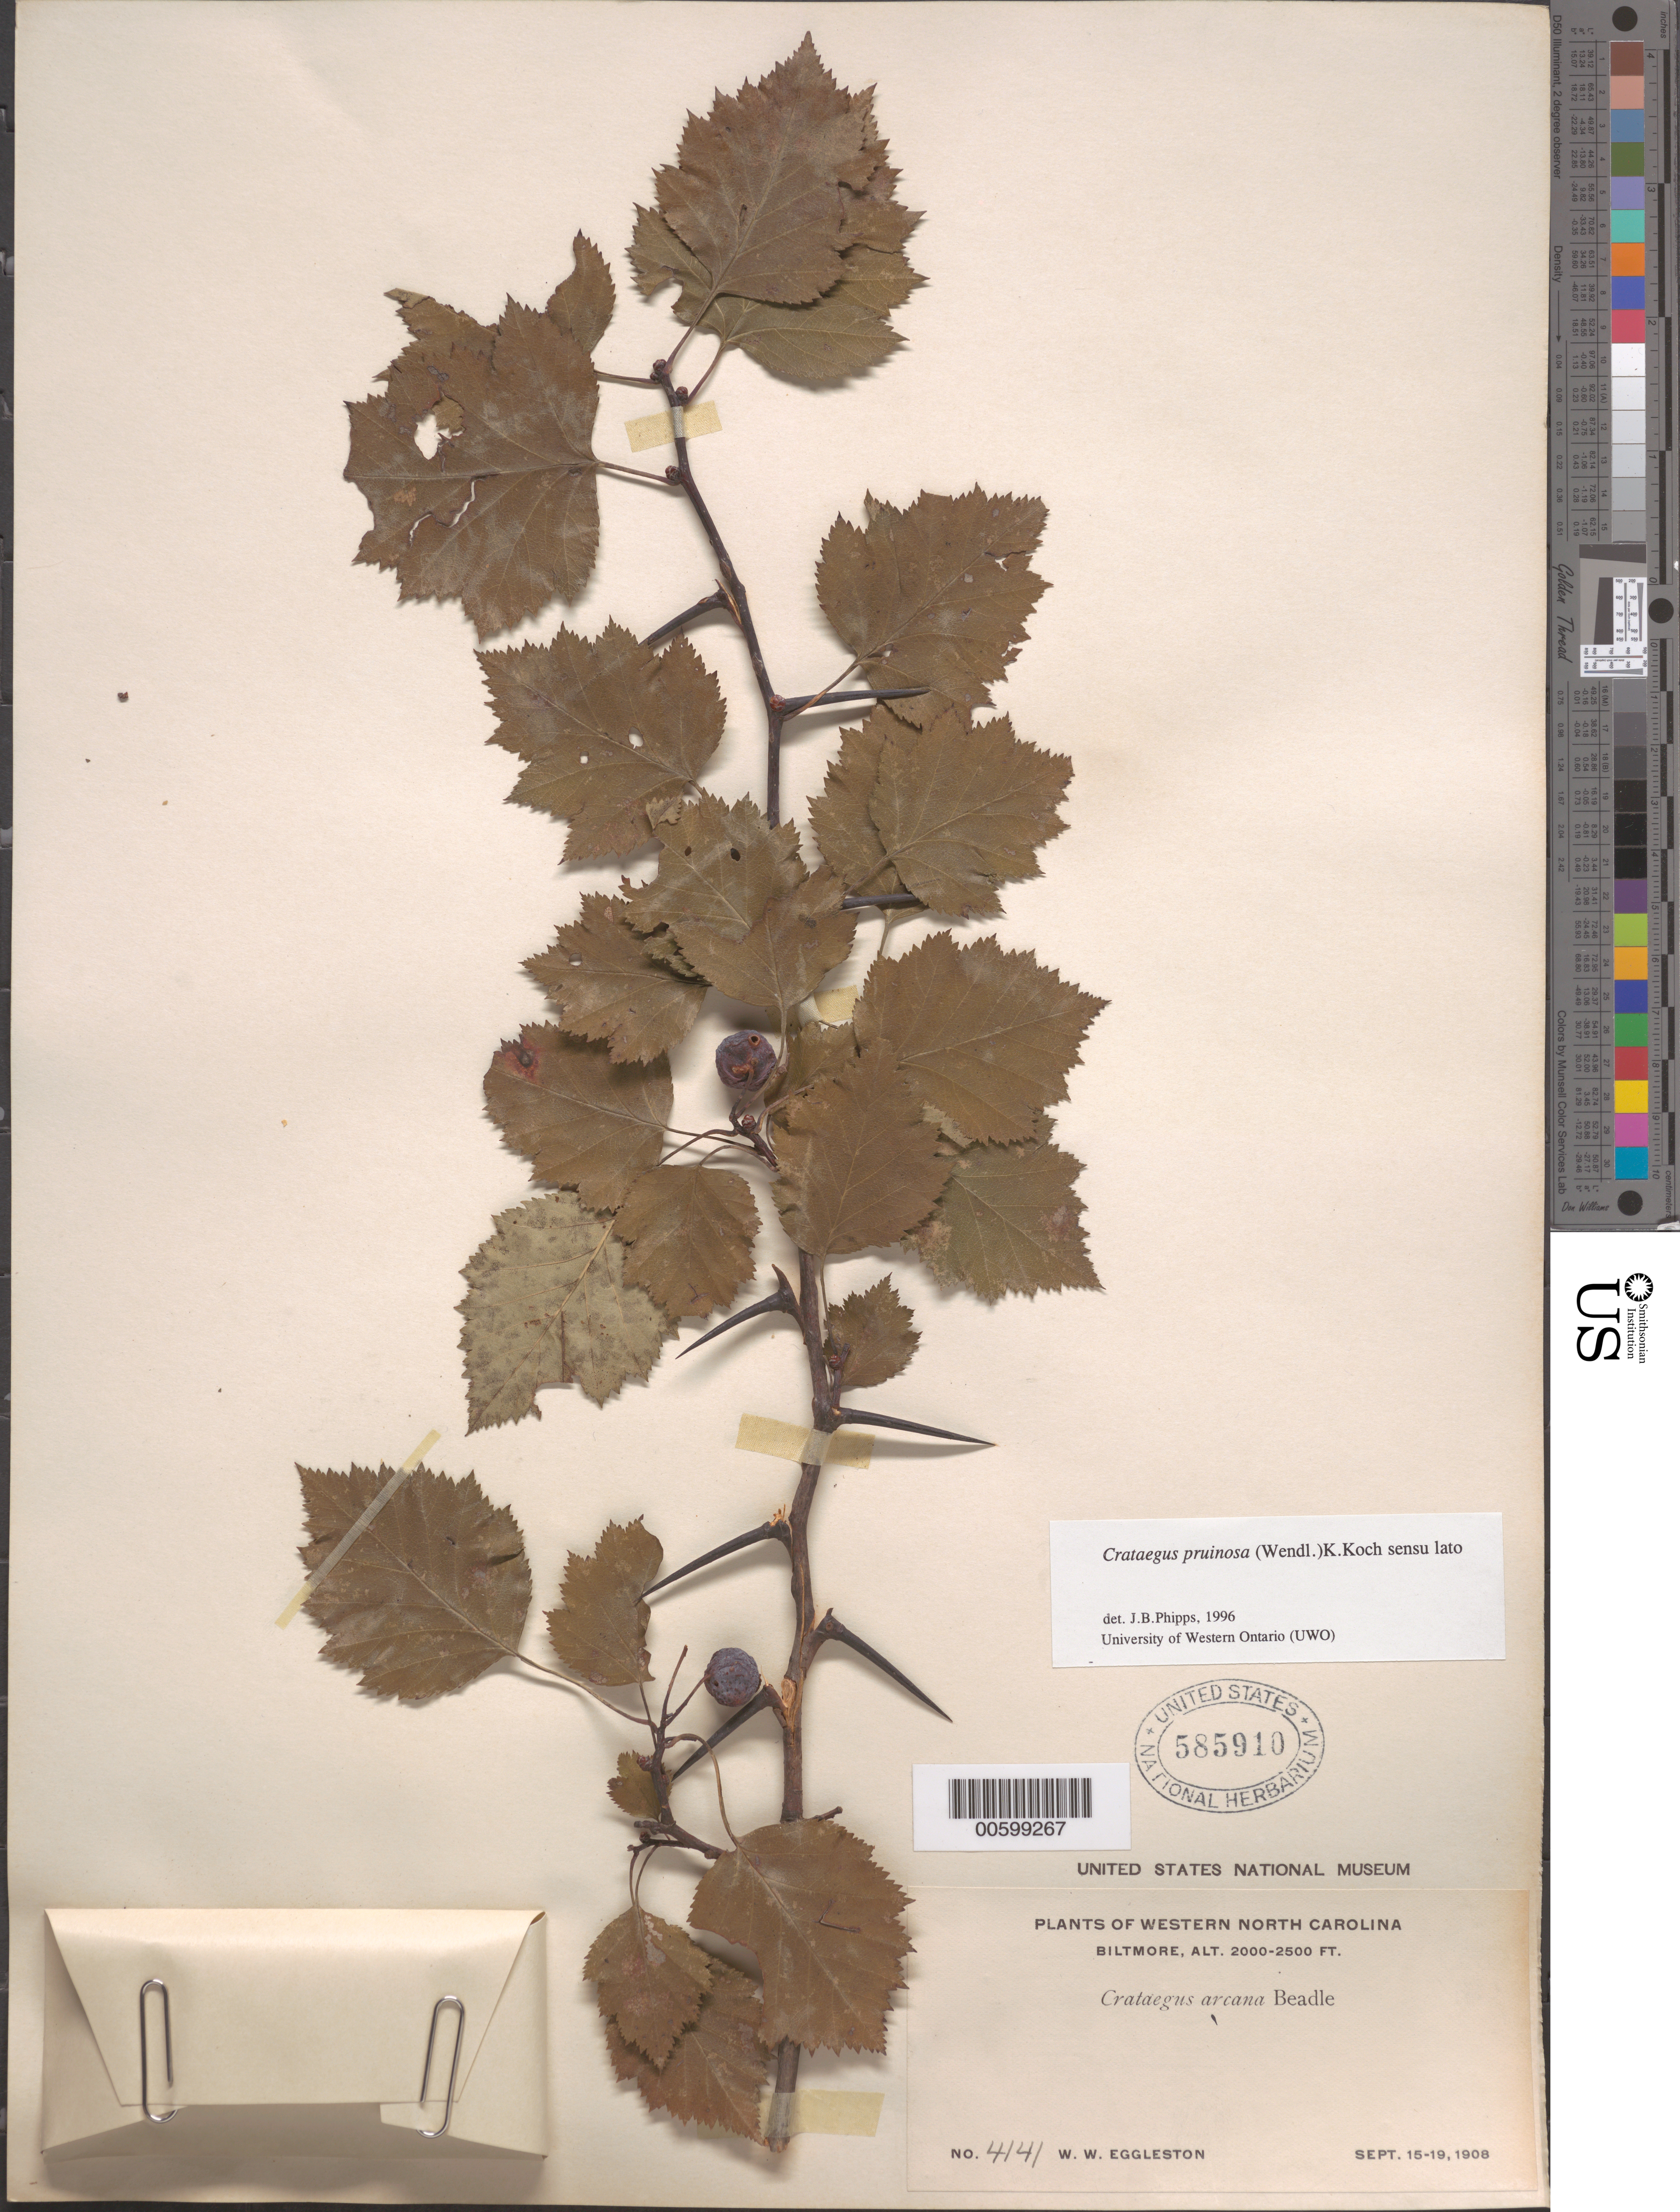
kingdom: Plantae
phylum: Tracheophyta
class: Magnoliopsida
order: Rosales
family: Rosaceae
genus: Crataegus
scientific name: Crataegus pruinosa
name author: (H.L. Wendl.) K. Koch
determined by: Phipps, James B., (UWO), University of Western Ontario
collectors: W. W. Eggleston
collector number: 4141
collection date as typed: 15 Sep 1908 to 19 Sep 1908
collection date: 1908-09-15/1908-09-19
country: United States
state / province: North Carolina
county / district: Buncombe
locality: Biltmore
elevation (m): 610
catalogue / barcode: US 585910